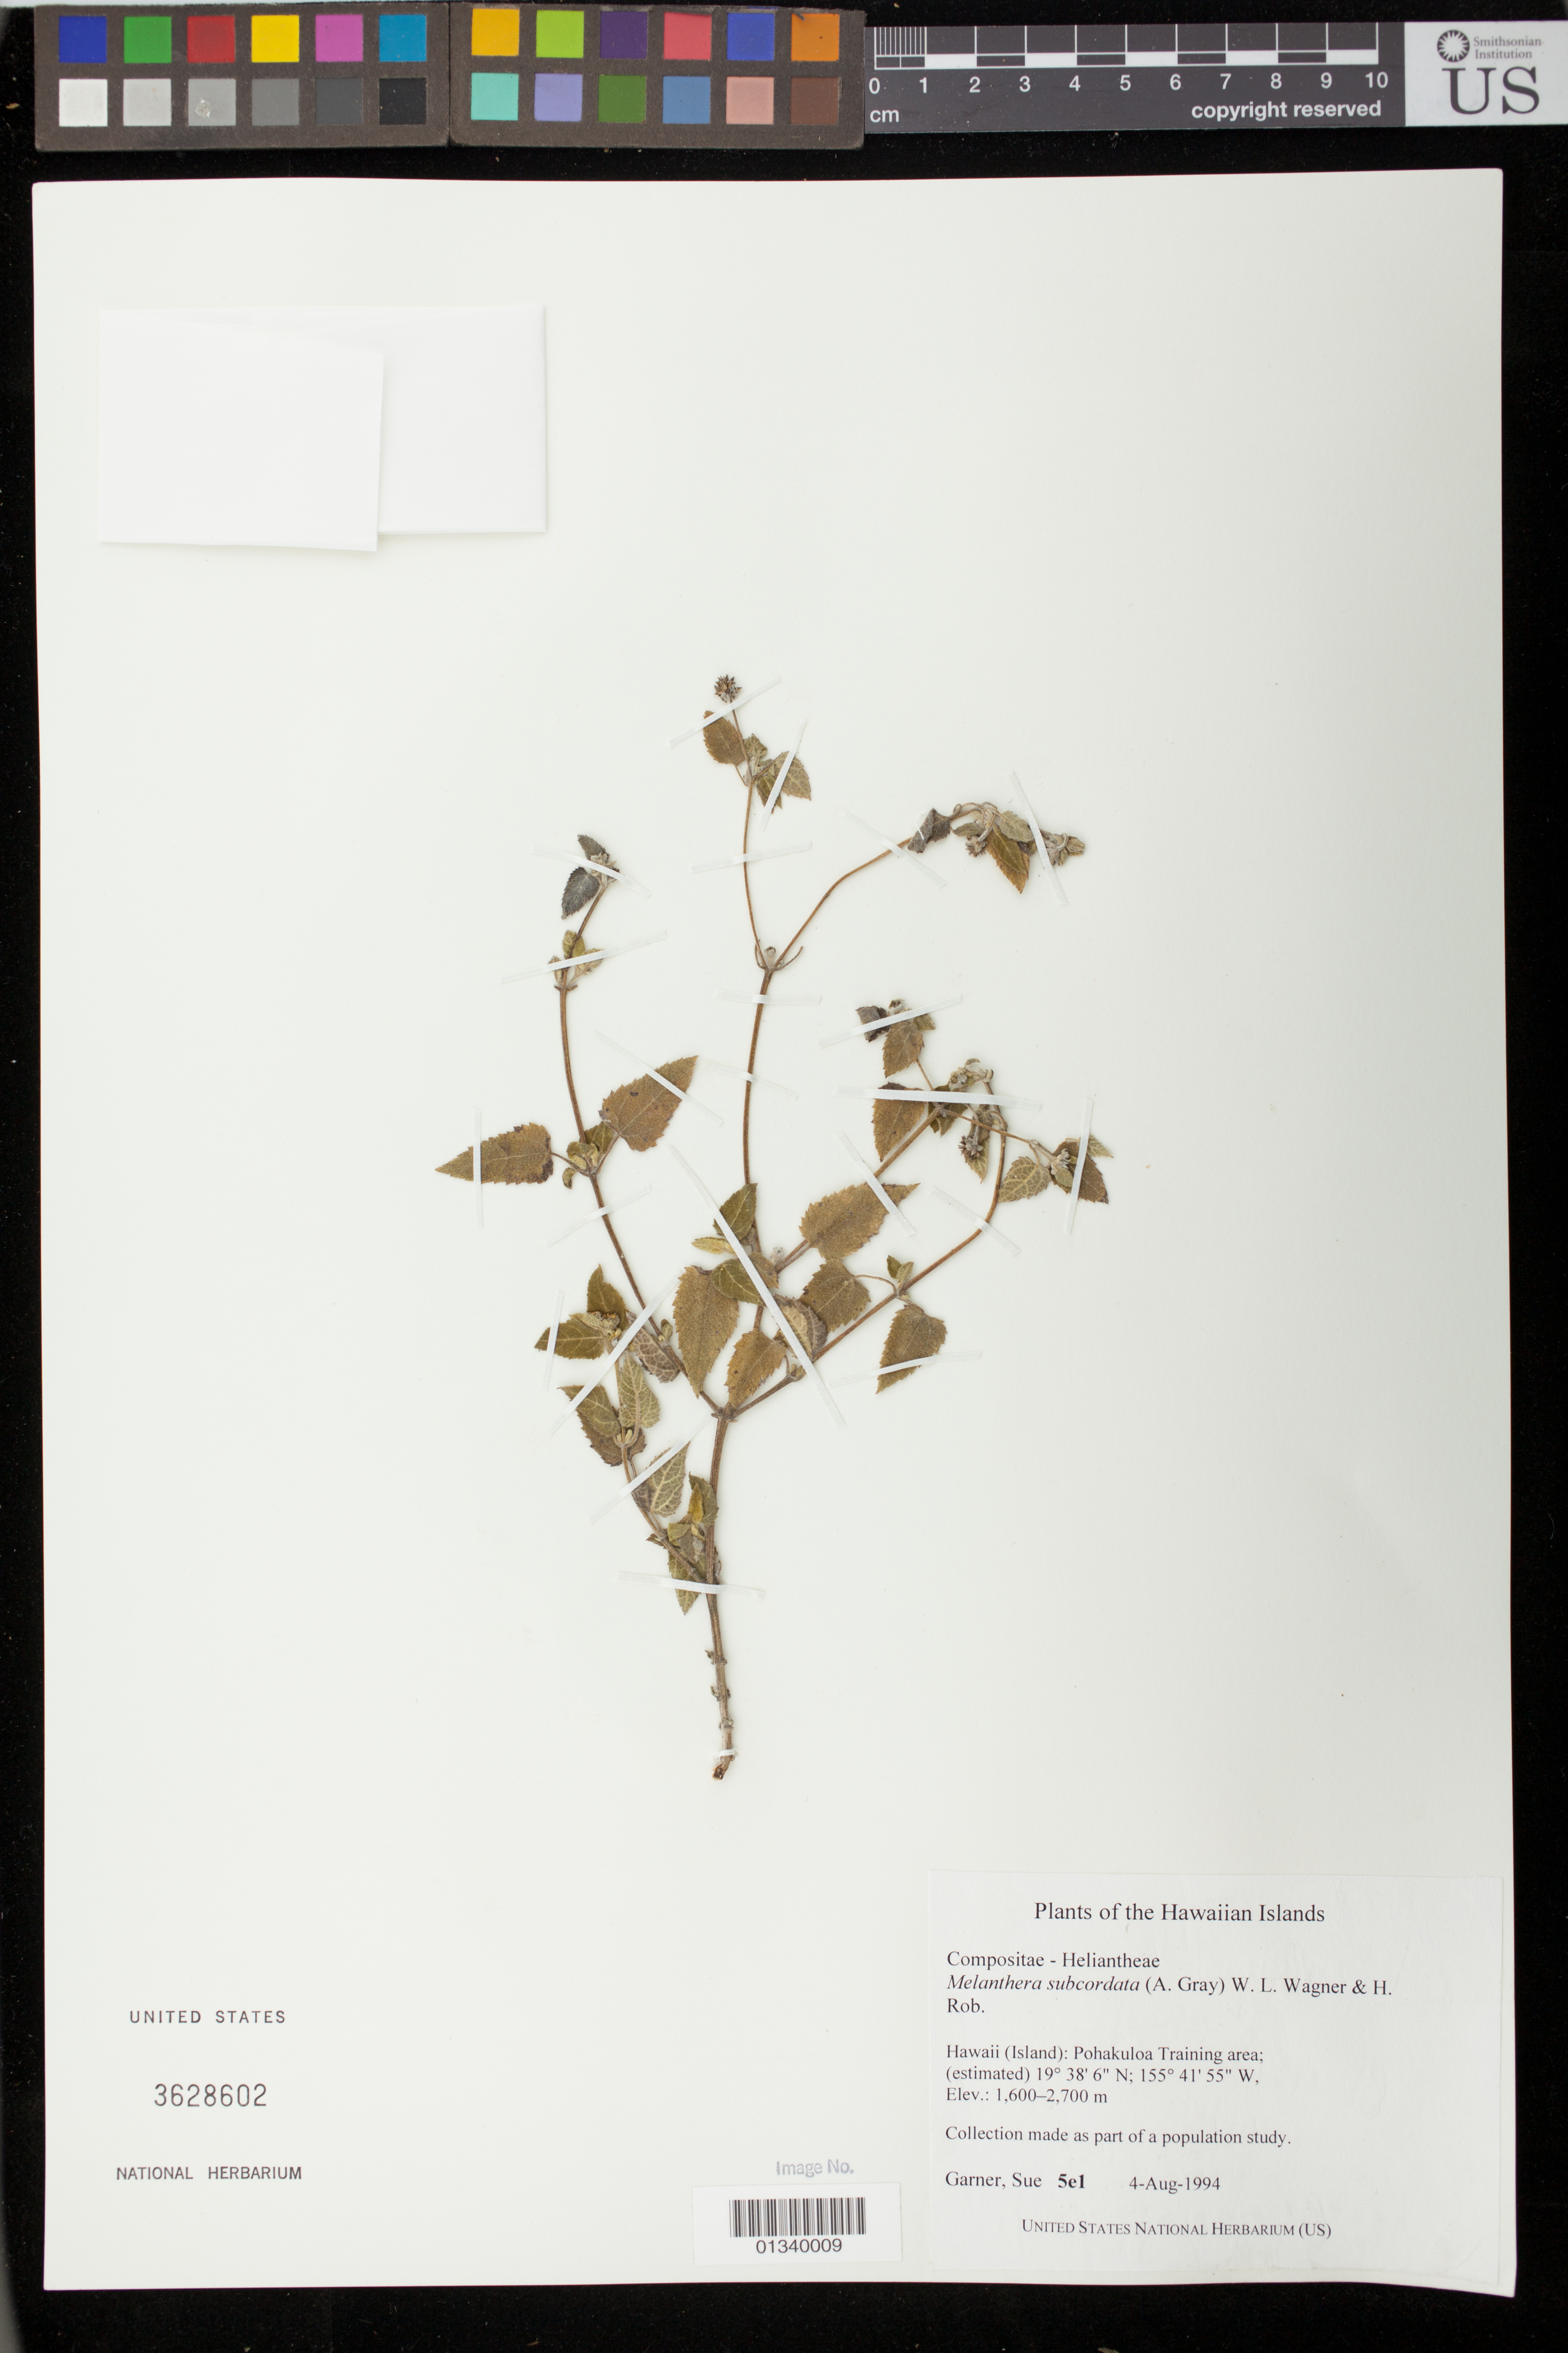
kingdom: Plantae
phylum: Tracheophyta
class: Magnoliopsida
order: Asterales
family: Asteraceae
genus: Wollastonia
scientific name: Wollastonia subcordata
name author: (A. Gray) Orchard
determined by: Wagner, W. L., (BOT), Smithsonian Institution - National Museum of Natural History (UNITED STATES)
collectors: S. Garner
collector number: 5e1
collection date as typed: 4 August 1994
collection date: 1994-08-04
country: United States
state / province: Hawaii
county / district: Hawaii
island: Hawaii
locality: Pohakuloa Training area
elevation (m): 1600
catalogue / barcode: US 3628602